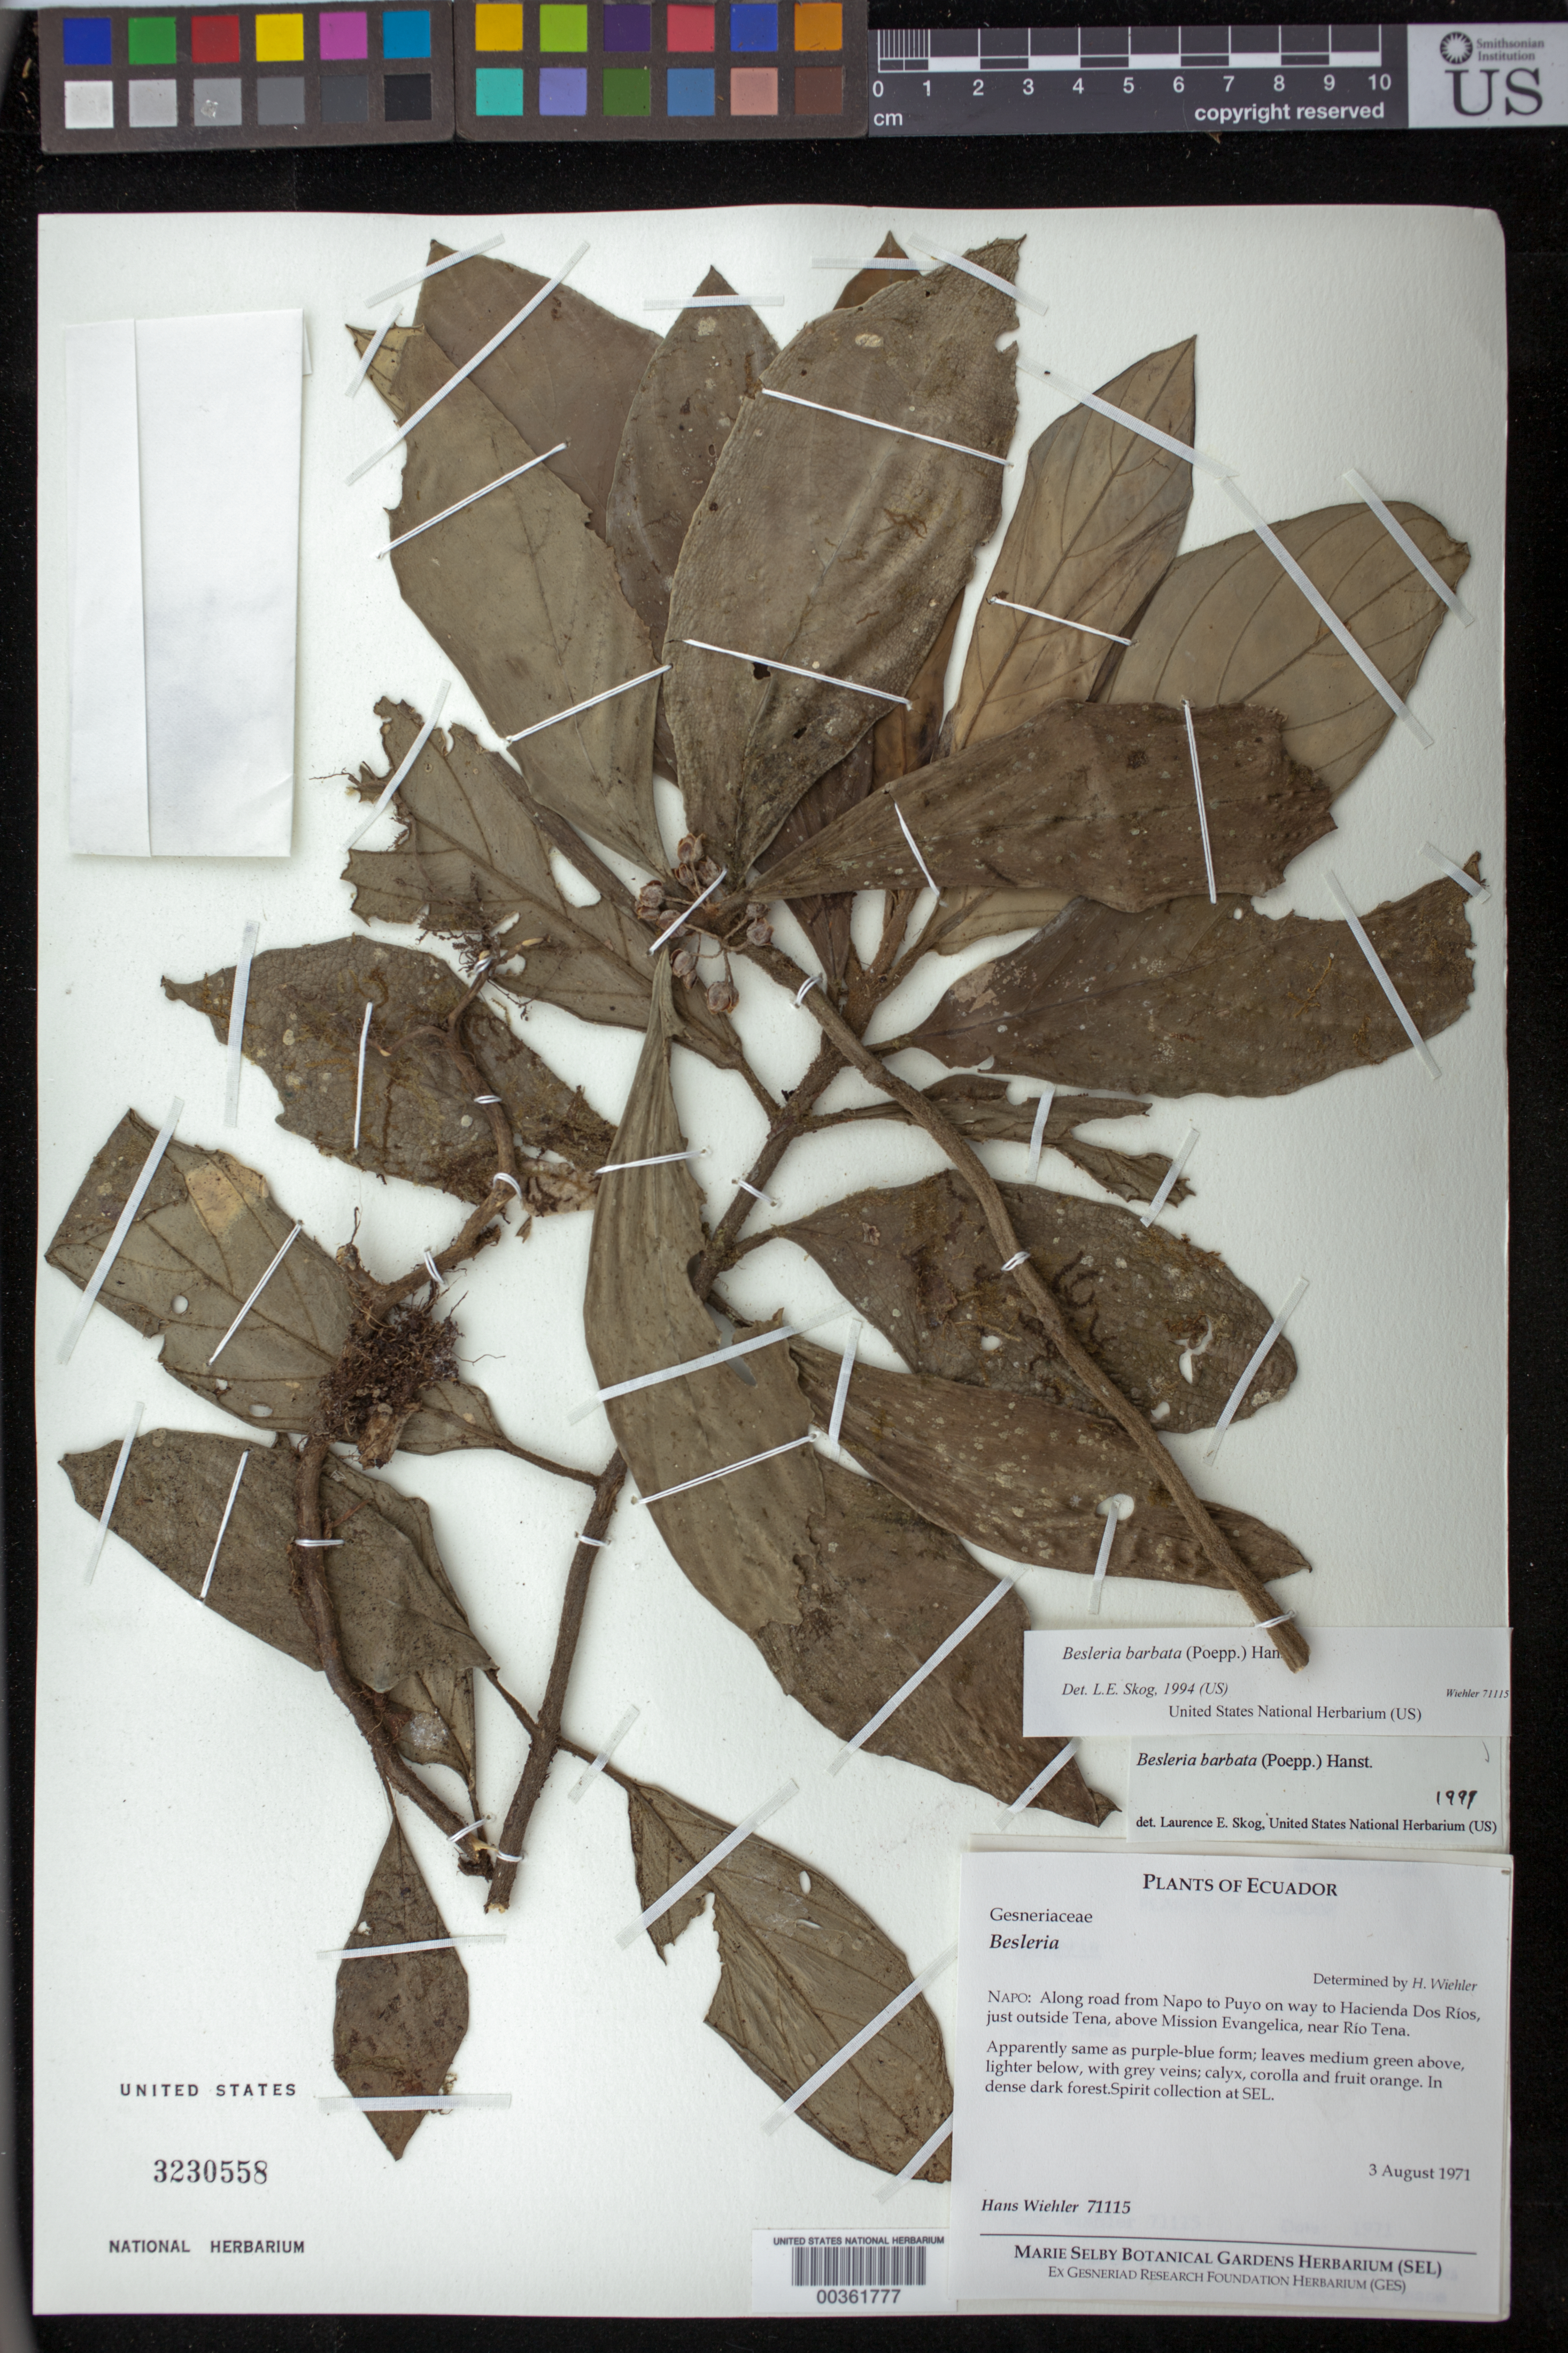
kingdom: Plantae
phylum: Tracheophyta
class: Magnoliopsida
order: Lamiales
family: Gesneriaceae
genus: Besleria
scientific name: Besleria barbata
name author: (Poepp.) Hanst.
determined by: Skog, Laurence E.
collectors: H. J. Wiehler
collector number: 71115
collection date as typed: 1971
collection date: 1971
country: Ecuador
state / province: Napo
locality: Napo: along road from Napo to Puya on way to Hacienda Dos Rios, just outside Tena, above Mission Evangelica, near Rio Tena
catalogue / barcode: US 3230558